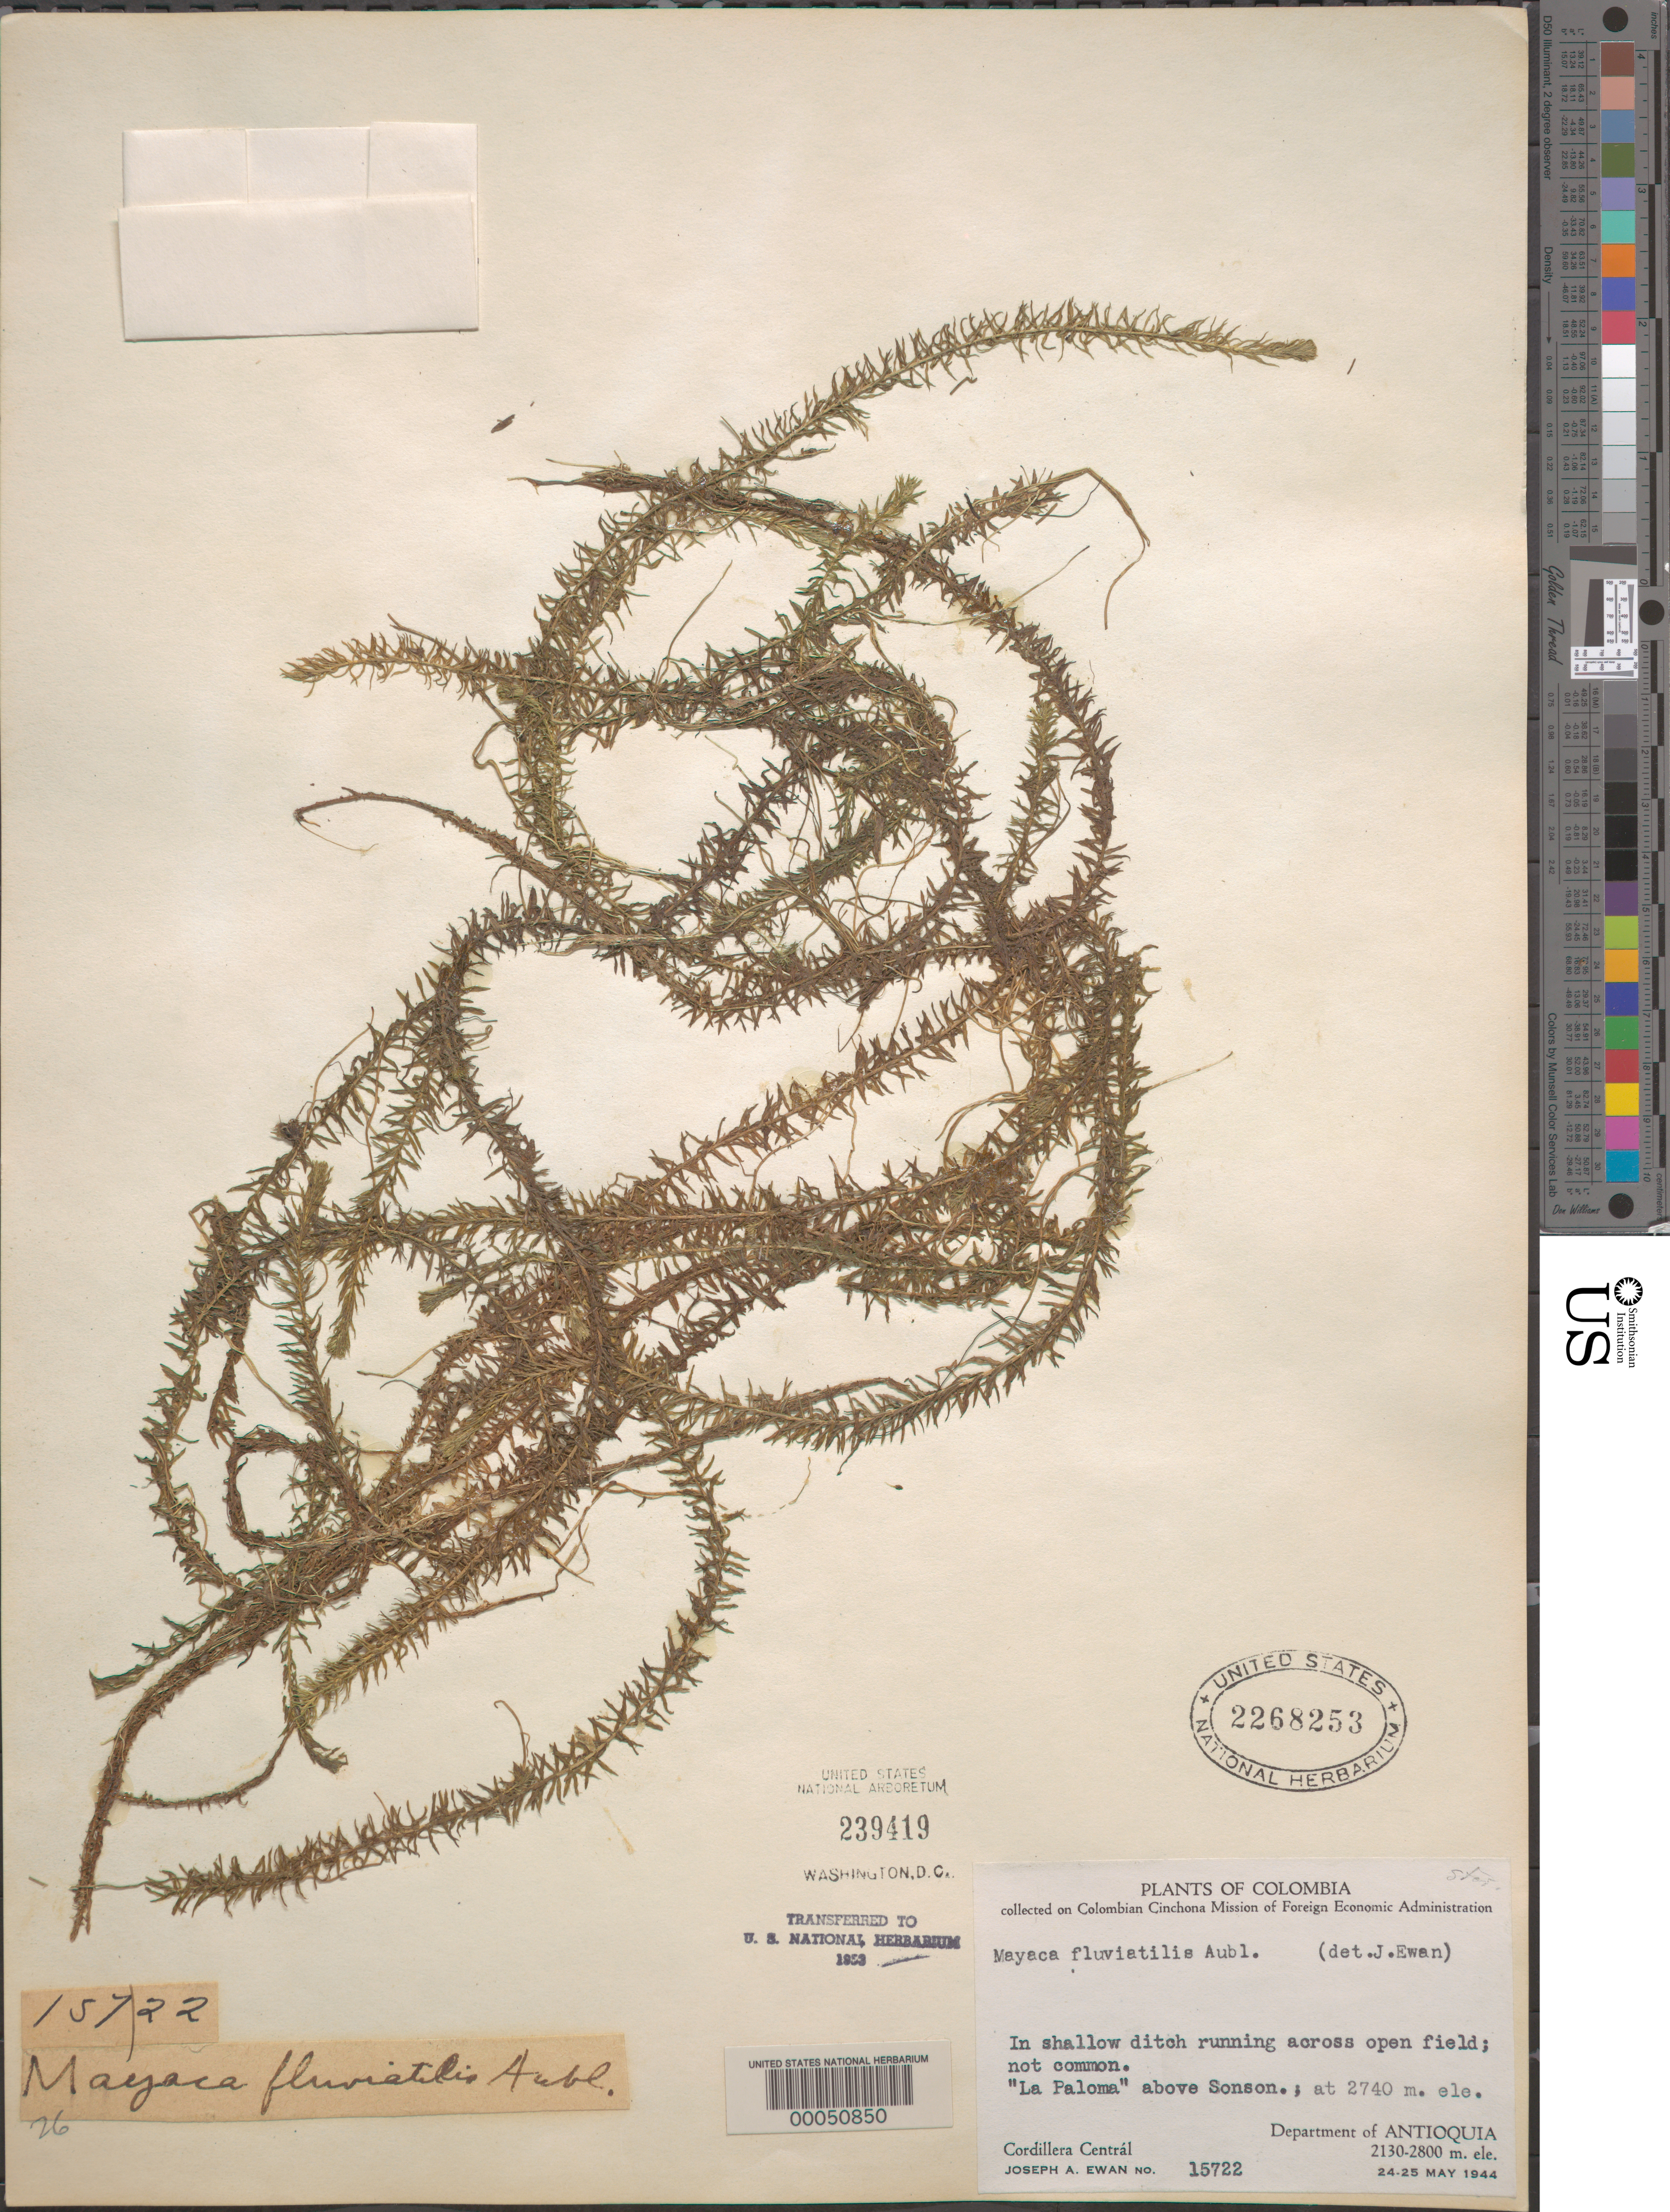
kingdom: Plantae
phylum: Tracheophyta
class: Liliopsida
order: Poales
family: Mayacaceae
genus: Mayaca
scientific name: Mayaca fluviatilis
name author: Aubl.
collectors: J. A. Ewan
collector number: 15722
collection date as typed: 24 May 1944 to 25 May 1944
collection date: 1944-05-24/1944-05-25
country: Colombia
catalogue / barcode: US 2268253